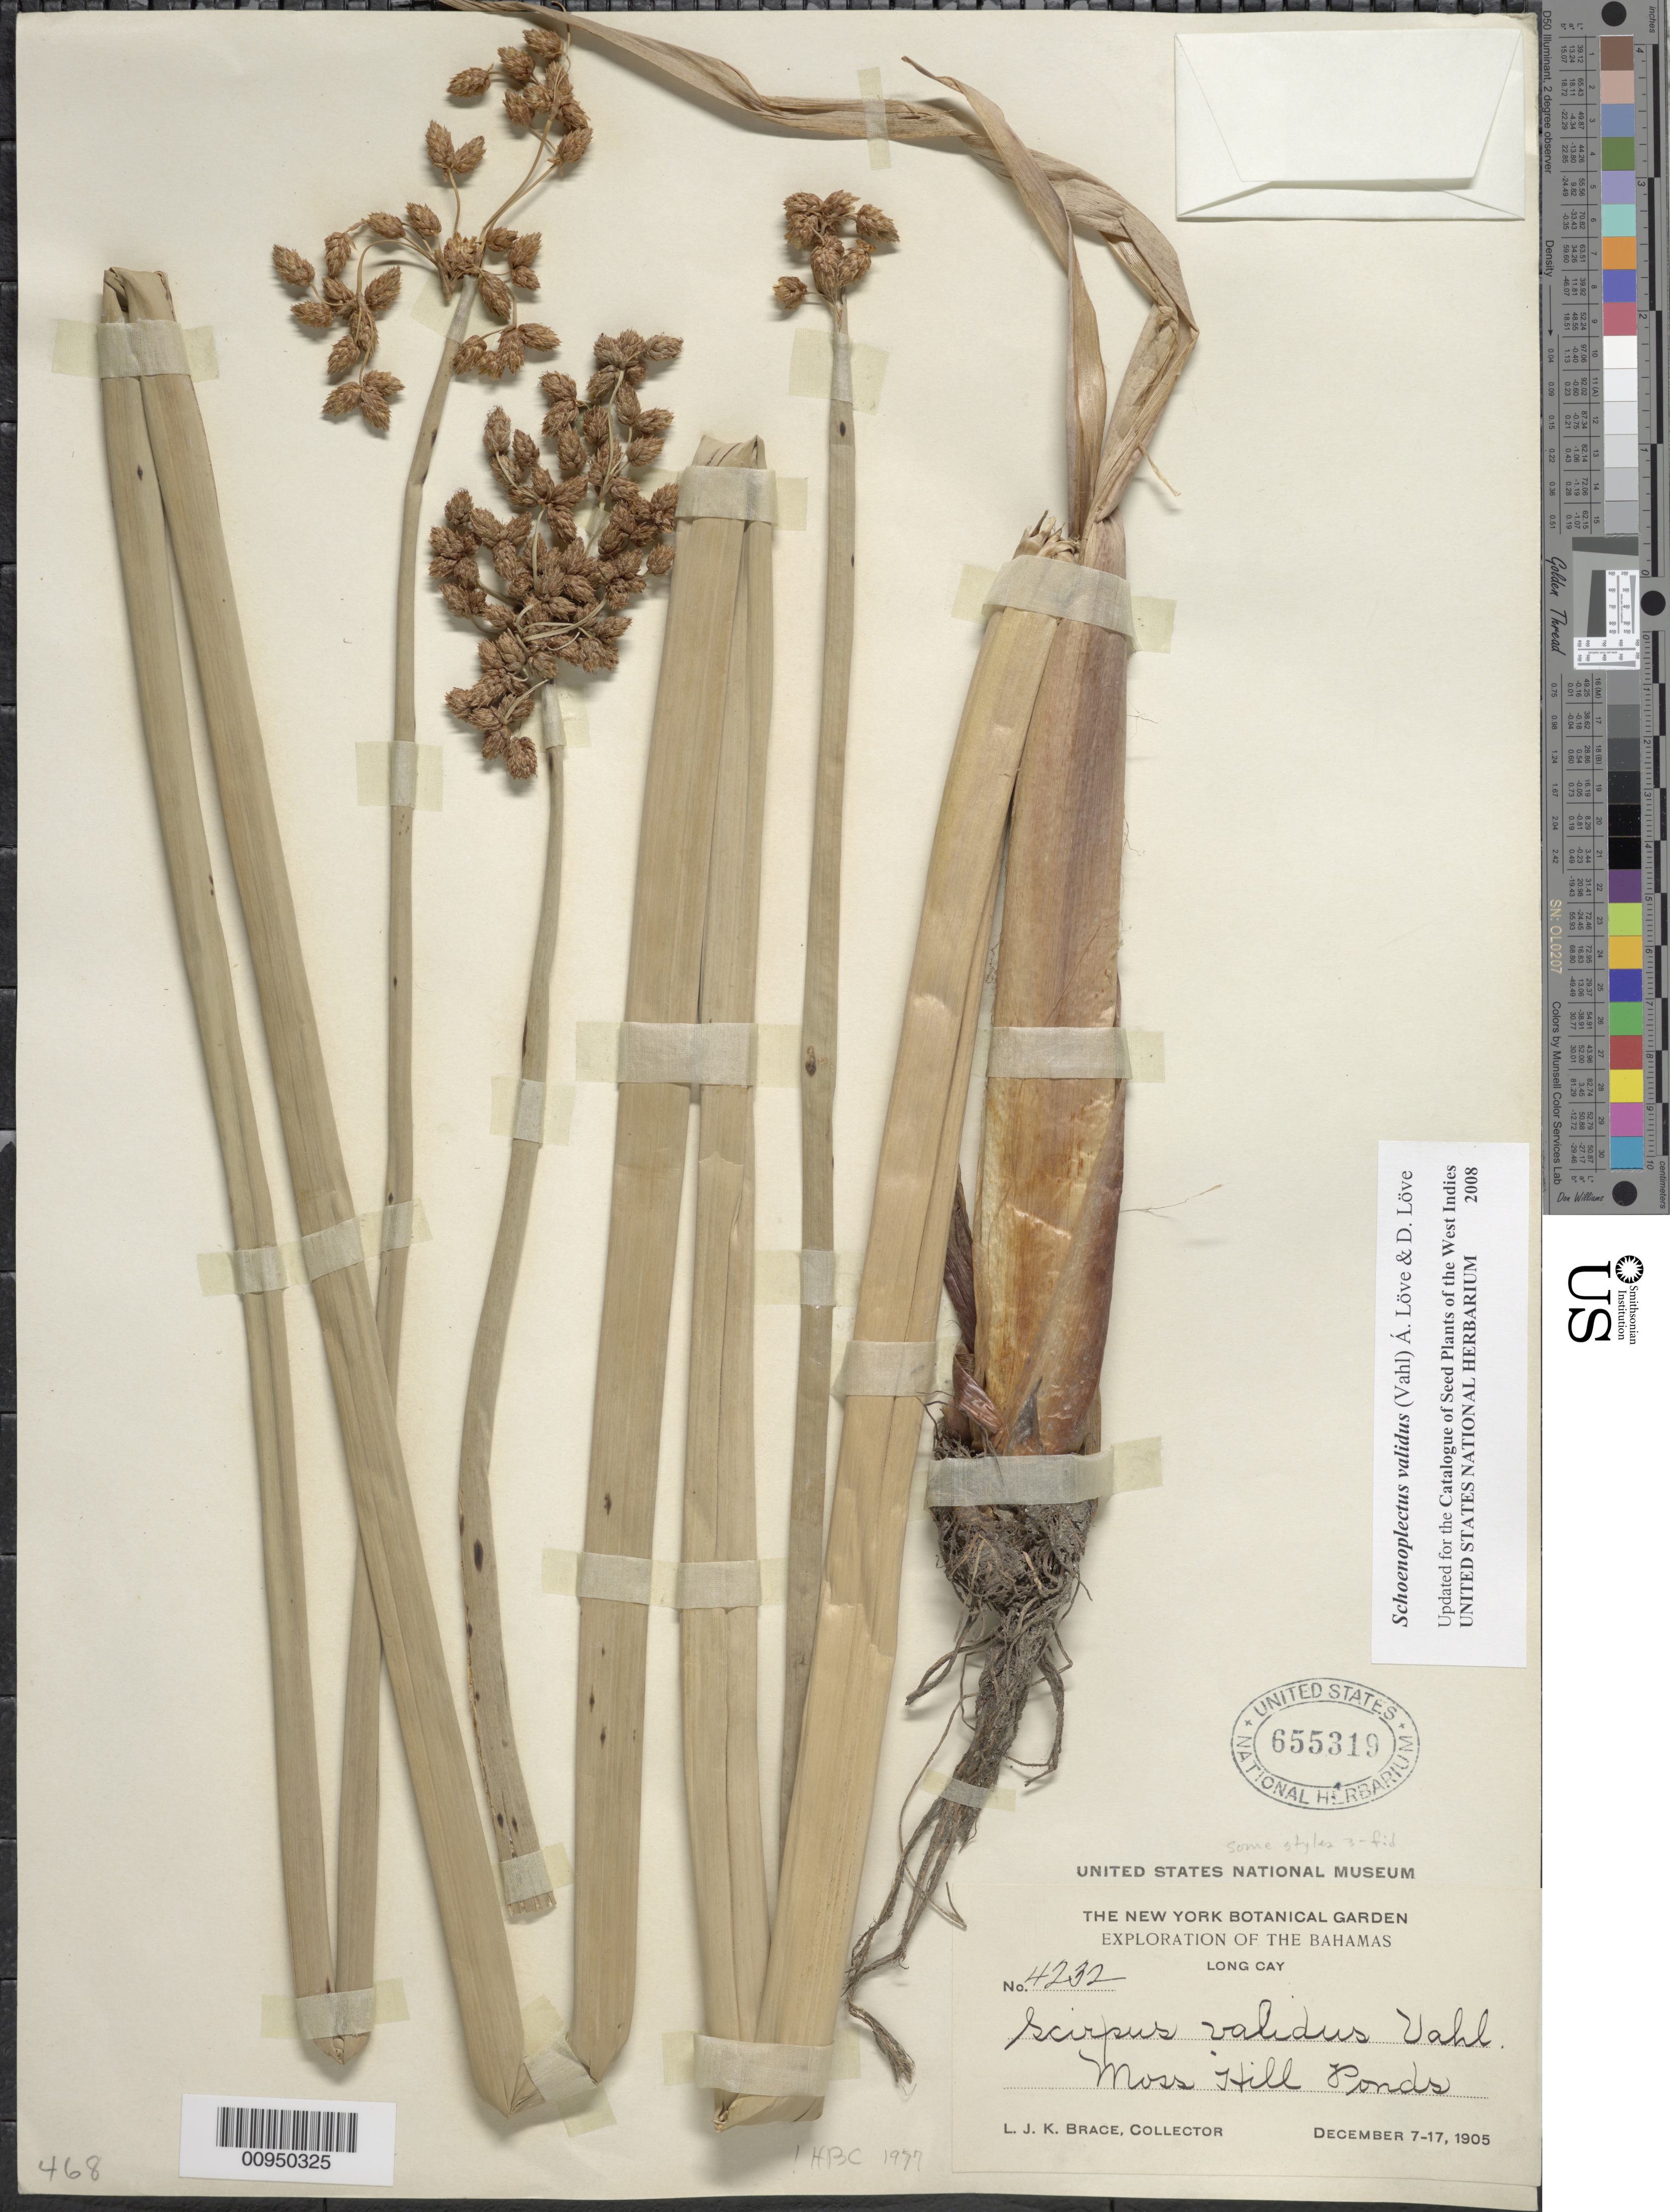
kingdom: Plantae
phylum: Tracheophyta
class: Liliopsida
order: Poales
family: Cyperaceae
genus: Schoenoplectus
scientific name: Schoenoplectus validus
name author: (Vahl) Á. Löve & D. Löve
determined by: Strong, M. T., (US), Smithsonian Institution - National Museum of Natural History (UNITED STATES)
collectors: L. J. K. Brace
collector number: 4232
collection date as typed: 07 Dec 1905 to 17 Dec 1905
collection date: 1905-12-07/1905-12-17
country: Bahamas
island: Long Cay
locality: Moss Hill Ponds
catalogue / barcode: US 655319